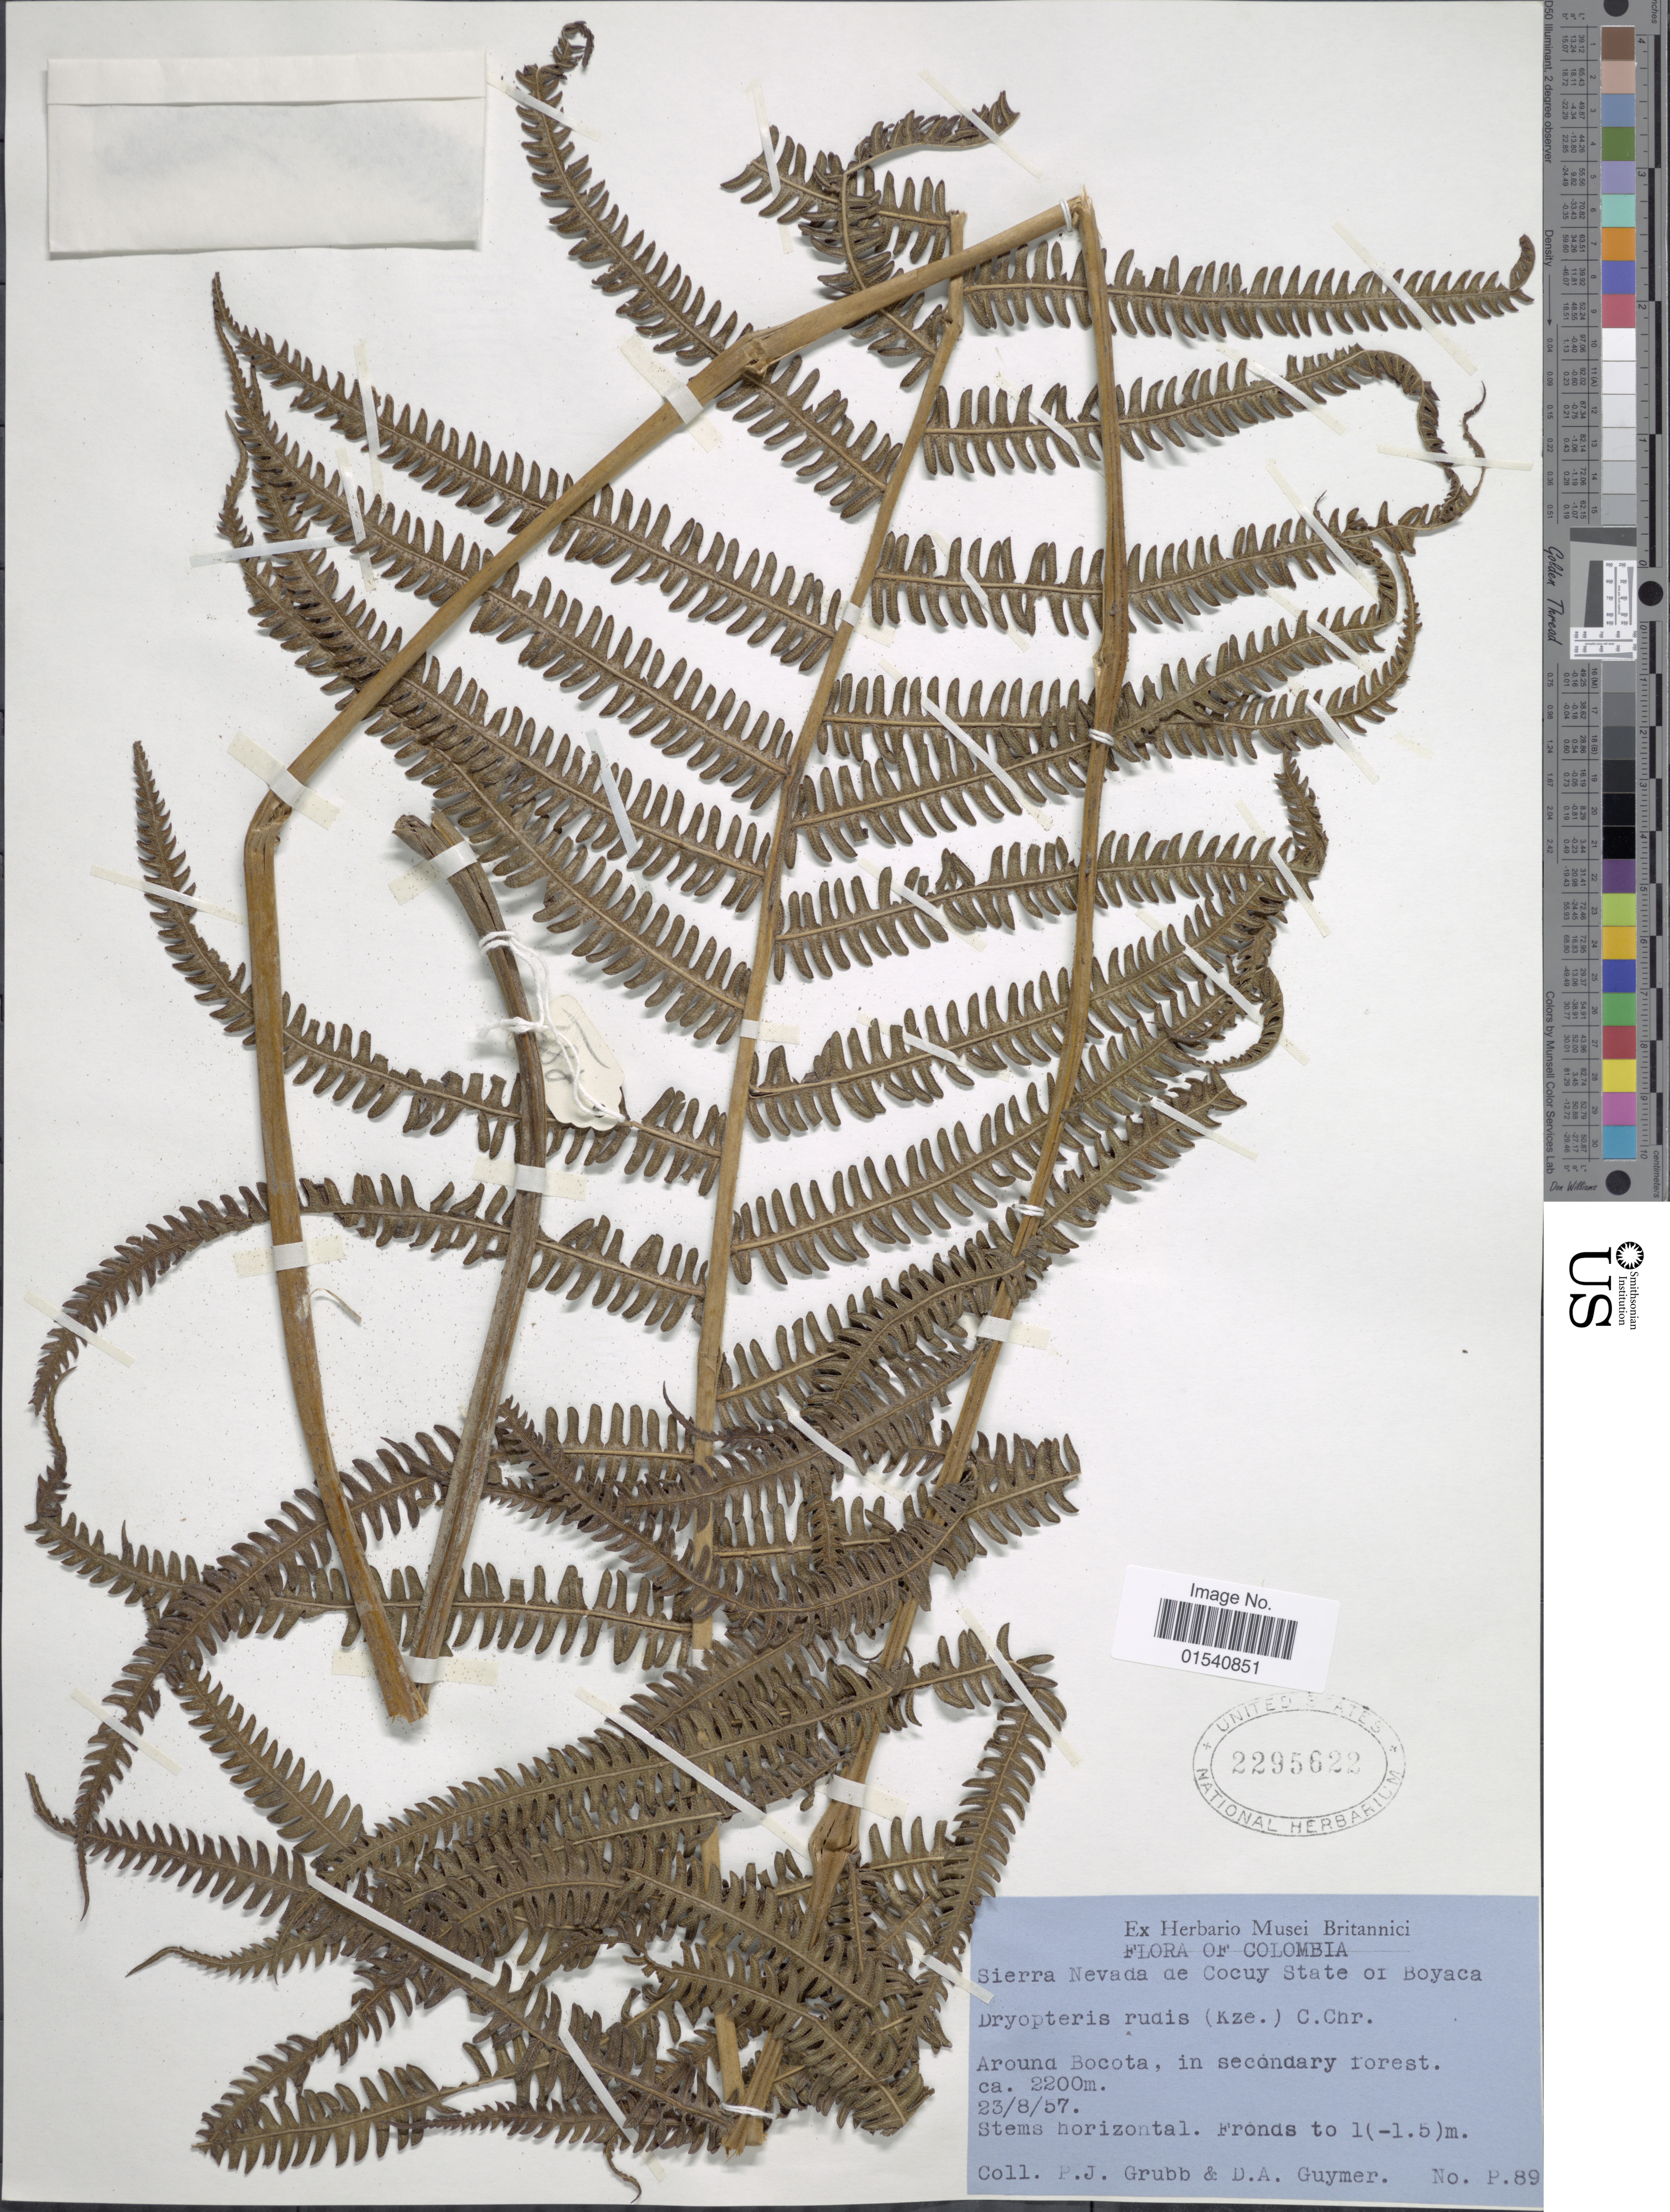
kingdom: Plantae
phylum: Tracheophyta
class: Polypodiopsida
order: Polypodiales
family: Thelypteridaceae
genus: Amauropelta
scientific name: Amauropelta rudis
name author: (Kunze) Pic. Serm.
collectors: P. J. Grubb & D. Guymer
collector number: P.89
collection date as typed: Transcribed d/m/y: 23/8/57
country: Colombia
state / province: Boyacá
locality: Sierra Nevada de Cocuy, Around Bocota, in secondary forest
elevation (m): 2200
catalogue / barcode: US 2295622